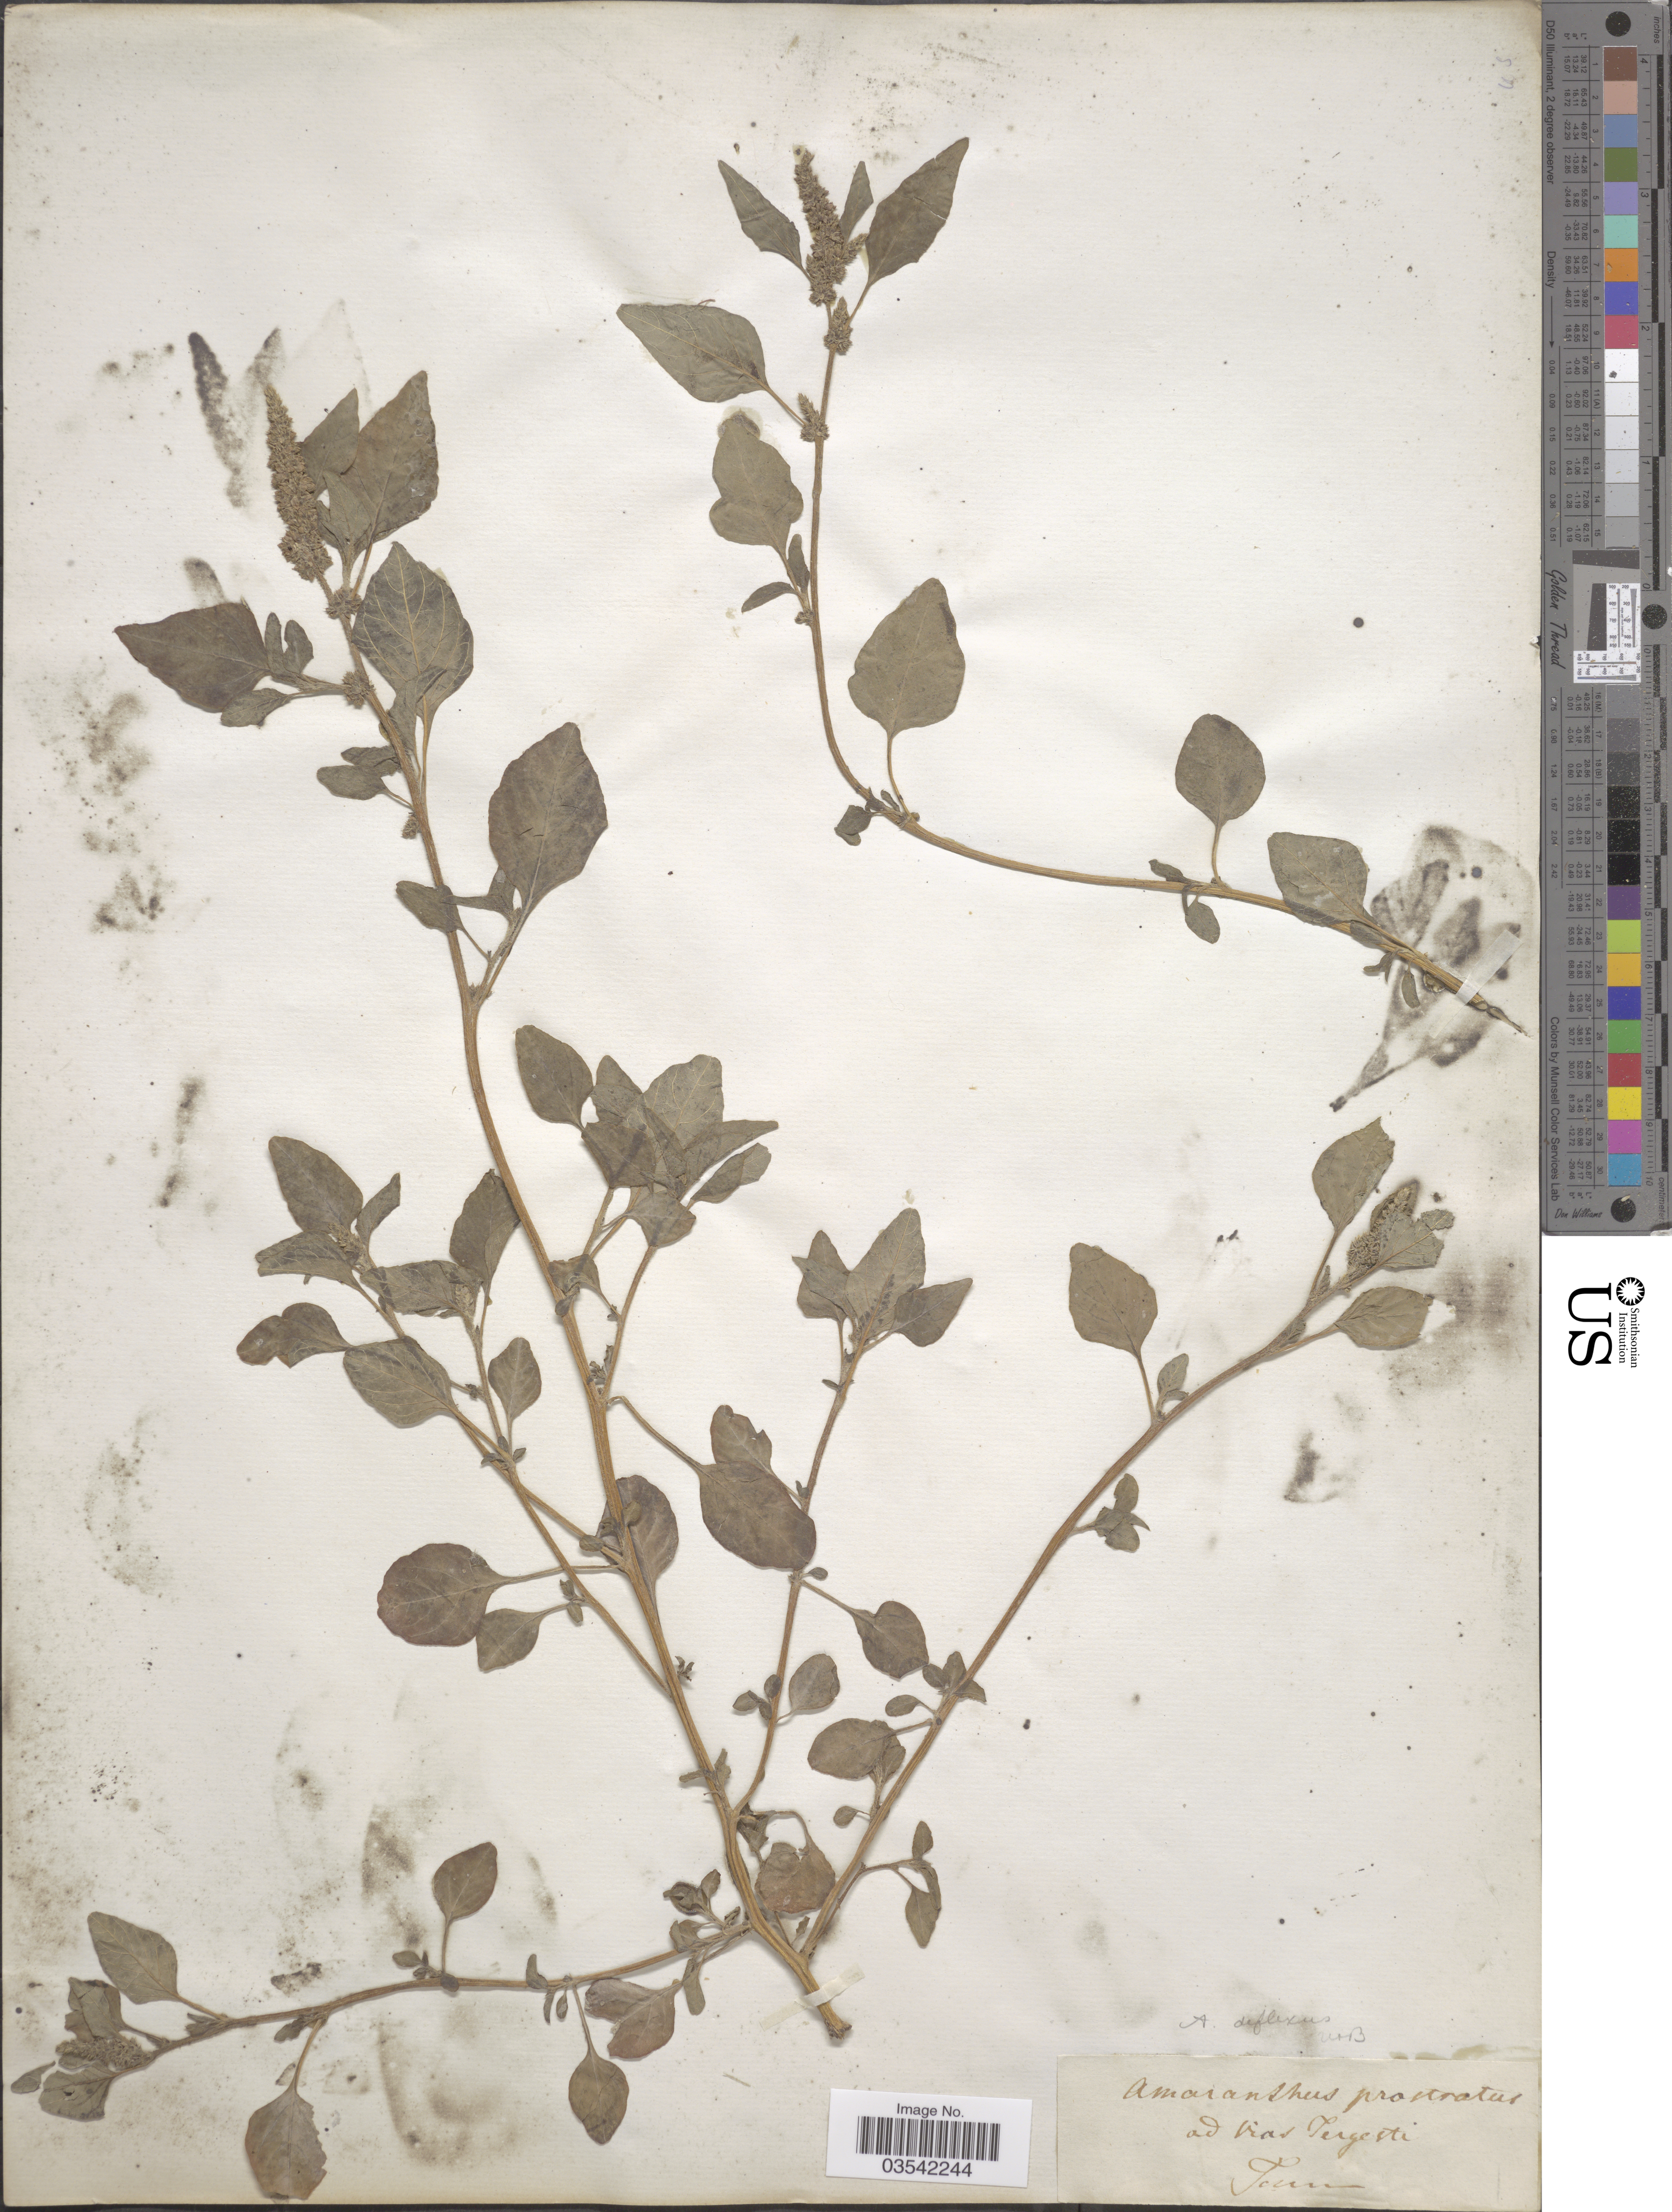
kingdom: Plantae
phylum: Tracheophyta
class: Magnoliopsida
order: Caryophyllales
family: Amaranthaceae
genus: Amaranthus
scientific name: Amaranthus deflexus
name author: L.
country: Italy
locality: Ad viar Tergesti.